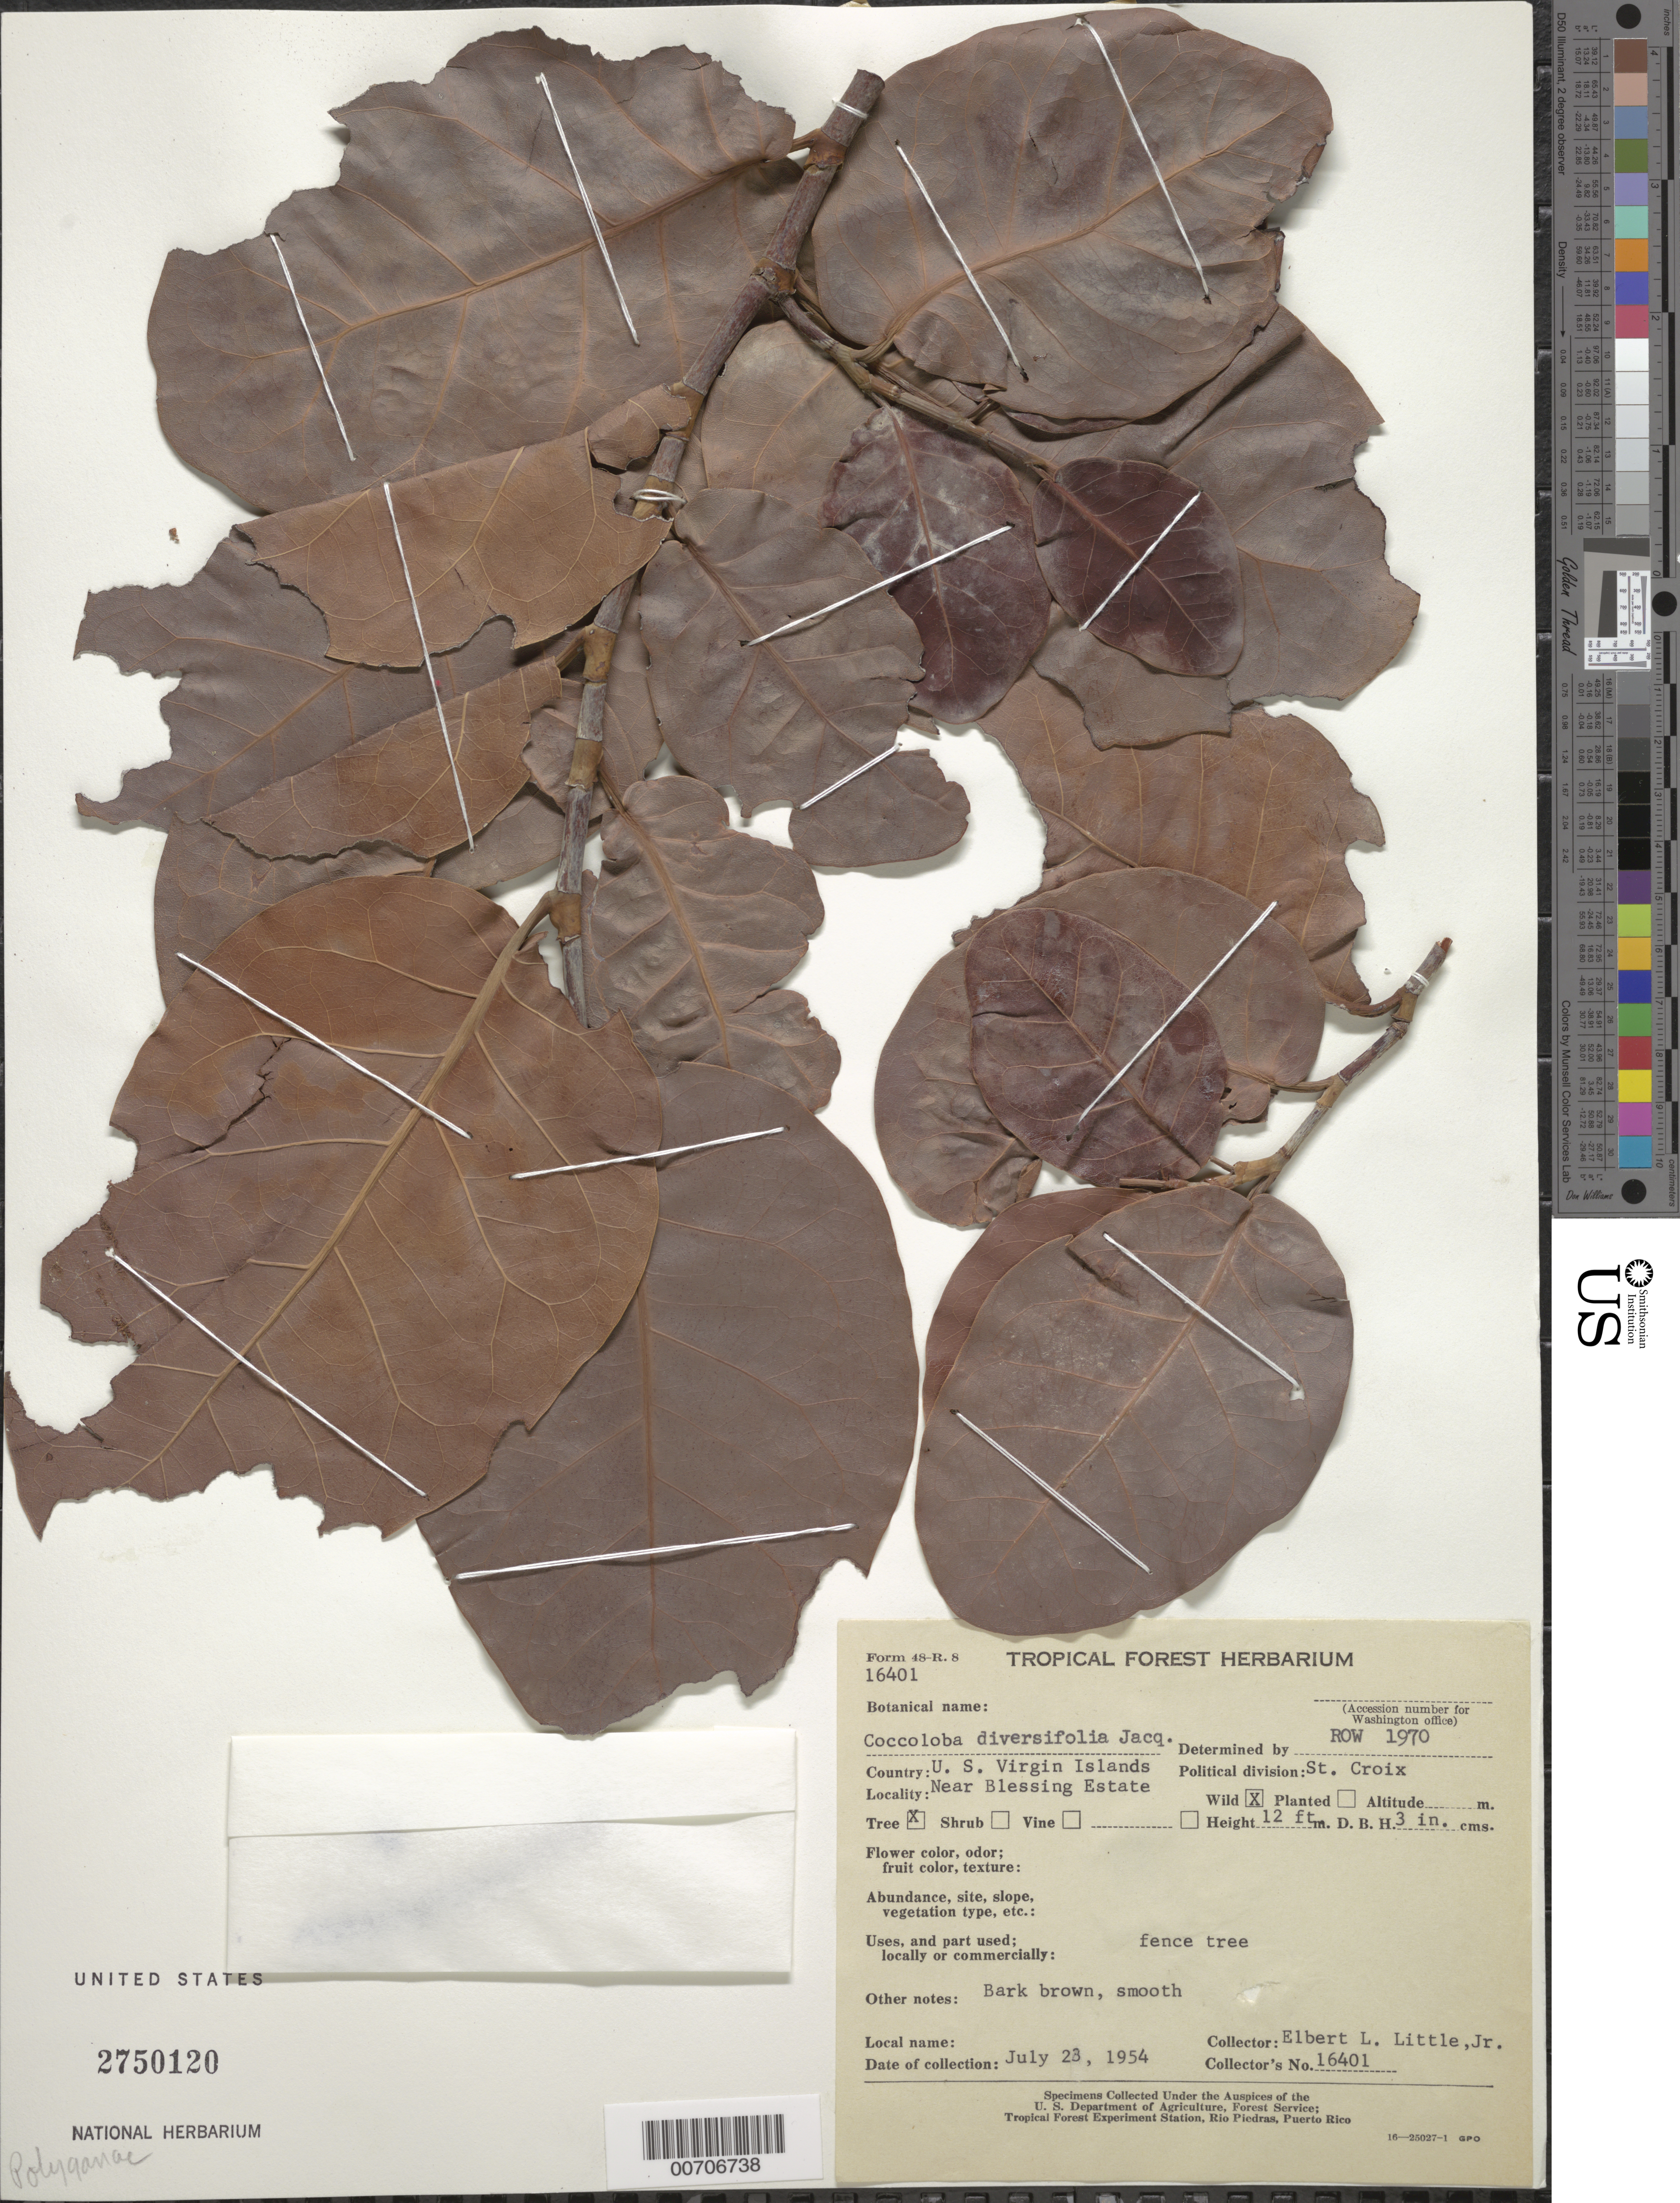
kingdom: Plantae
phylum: Tracheophyta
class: Magnoliopsida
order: Caryophyllales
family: Polygonaceae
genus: Coccoloba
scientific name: Coccoloba diversifolia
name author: Jacq.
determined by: Woodbury, R. O.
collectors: E. L. Little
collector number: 16401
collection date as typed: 23 Jul 1954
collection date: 1954-07-23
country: U.S. Virgin Islands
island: St. Croix Island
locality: Blessing Estate, vic of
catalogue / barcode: US 2750120